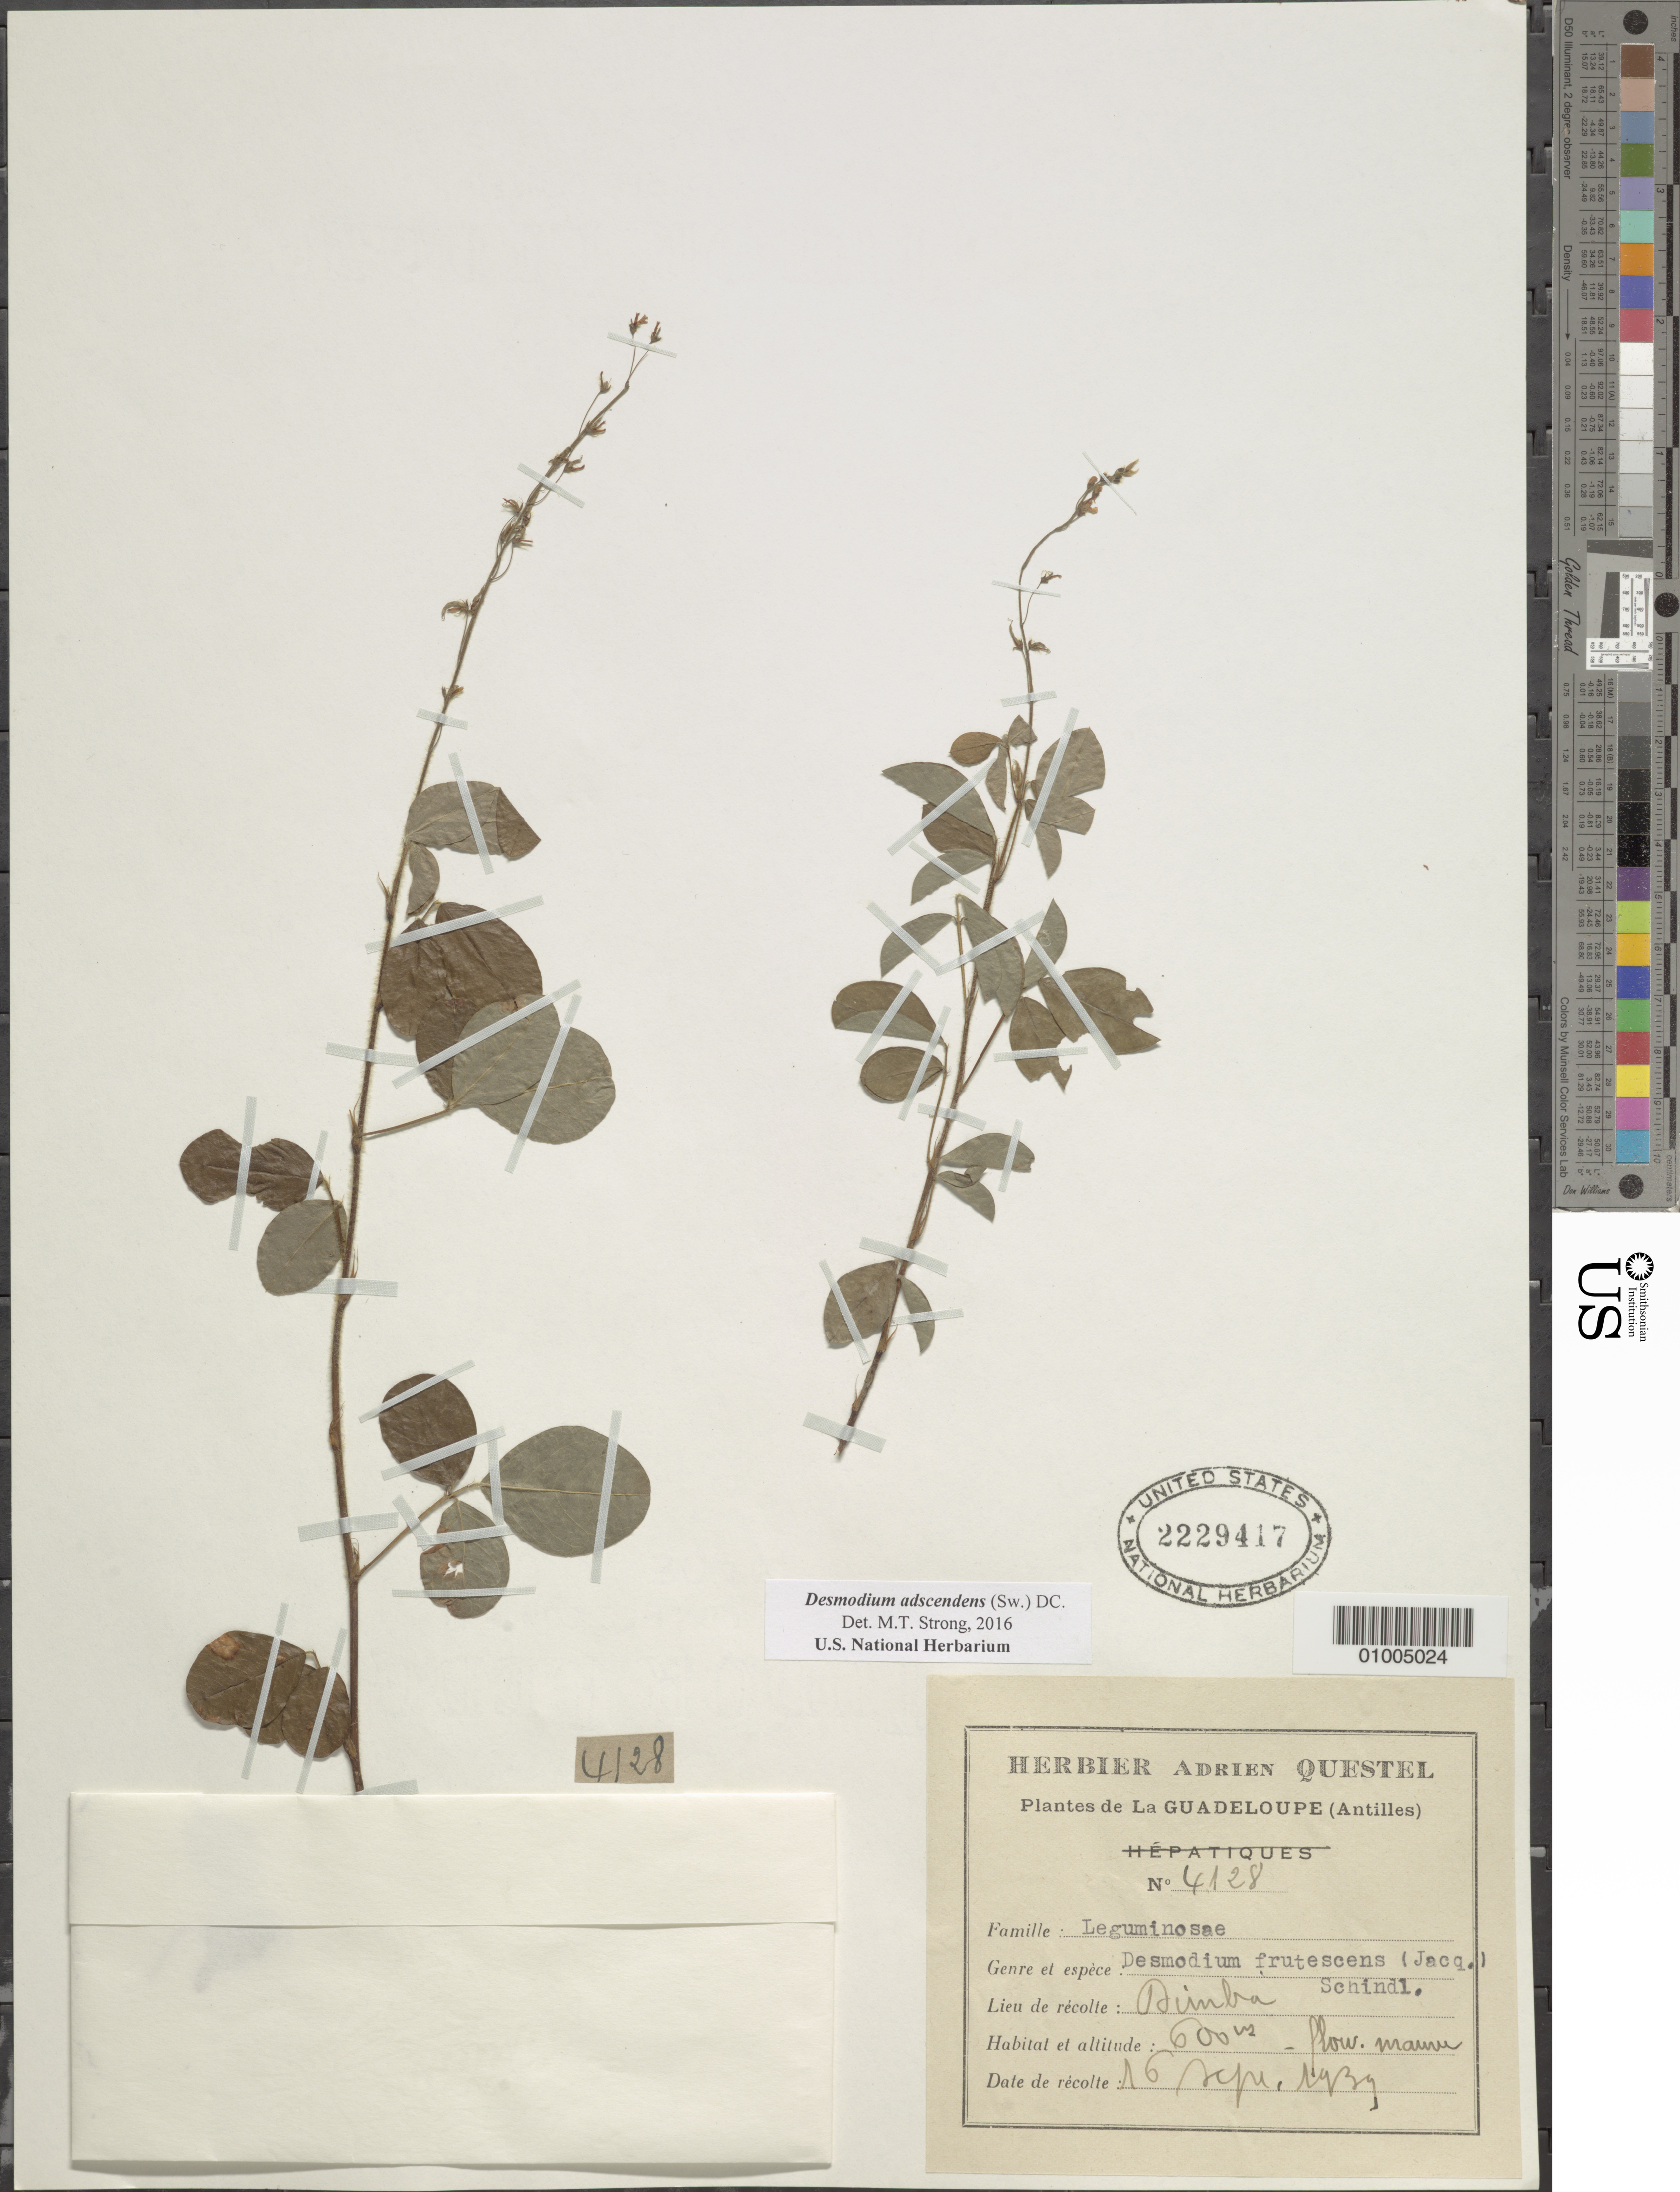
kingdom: Plantae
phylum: Tracheophyta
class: Magnoliopsida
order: Fabales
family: Fabaceae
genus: Grona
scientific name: Grona adscendens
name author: (Sw.) H. Ohashi & K. Ohashi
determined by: Strong, Mark T., (BOT), Smithsonian Institution - National Museum of Natural History (UNITED STATES)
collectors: A. Questel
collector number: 4128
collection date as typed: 16 Sep 1939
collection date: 1939-09-16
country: Guadeloupe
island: Basse Terre [Guadeloupe]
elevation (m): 600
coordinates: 0 N, 0 E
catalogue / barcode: US 2229417